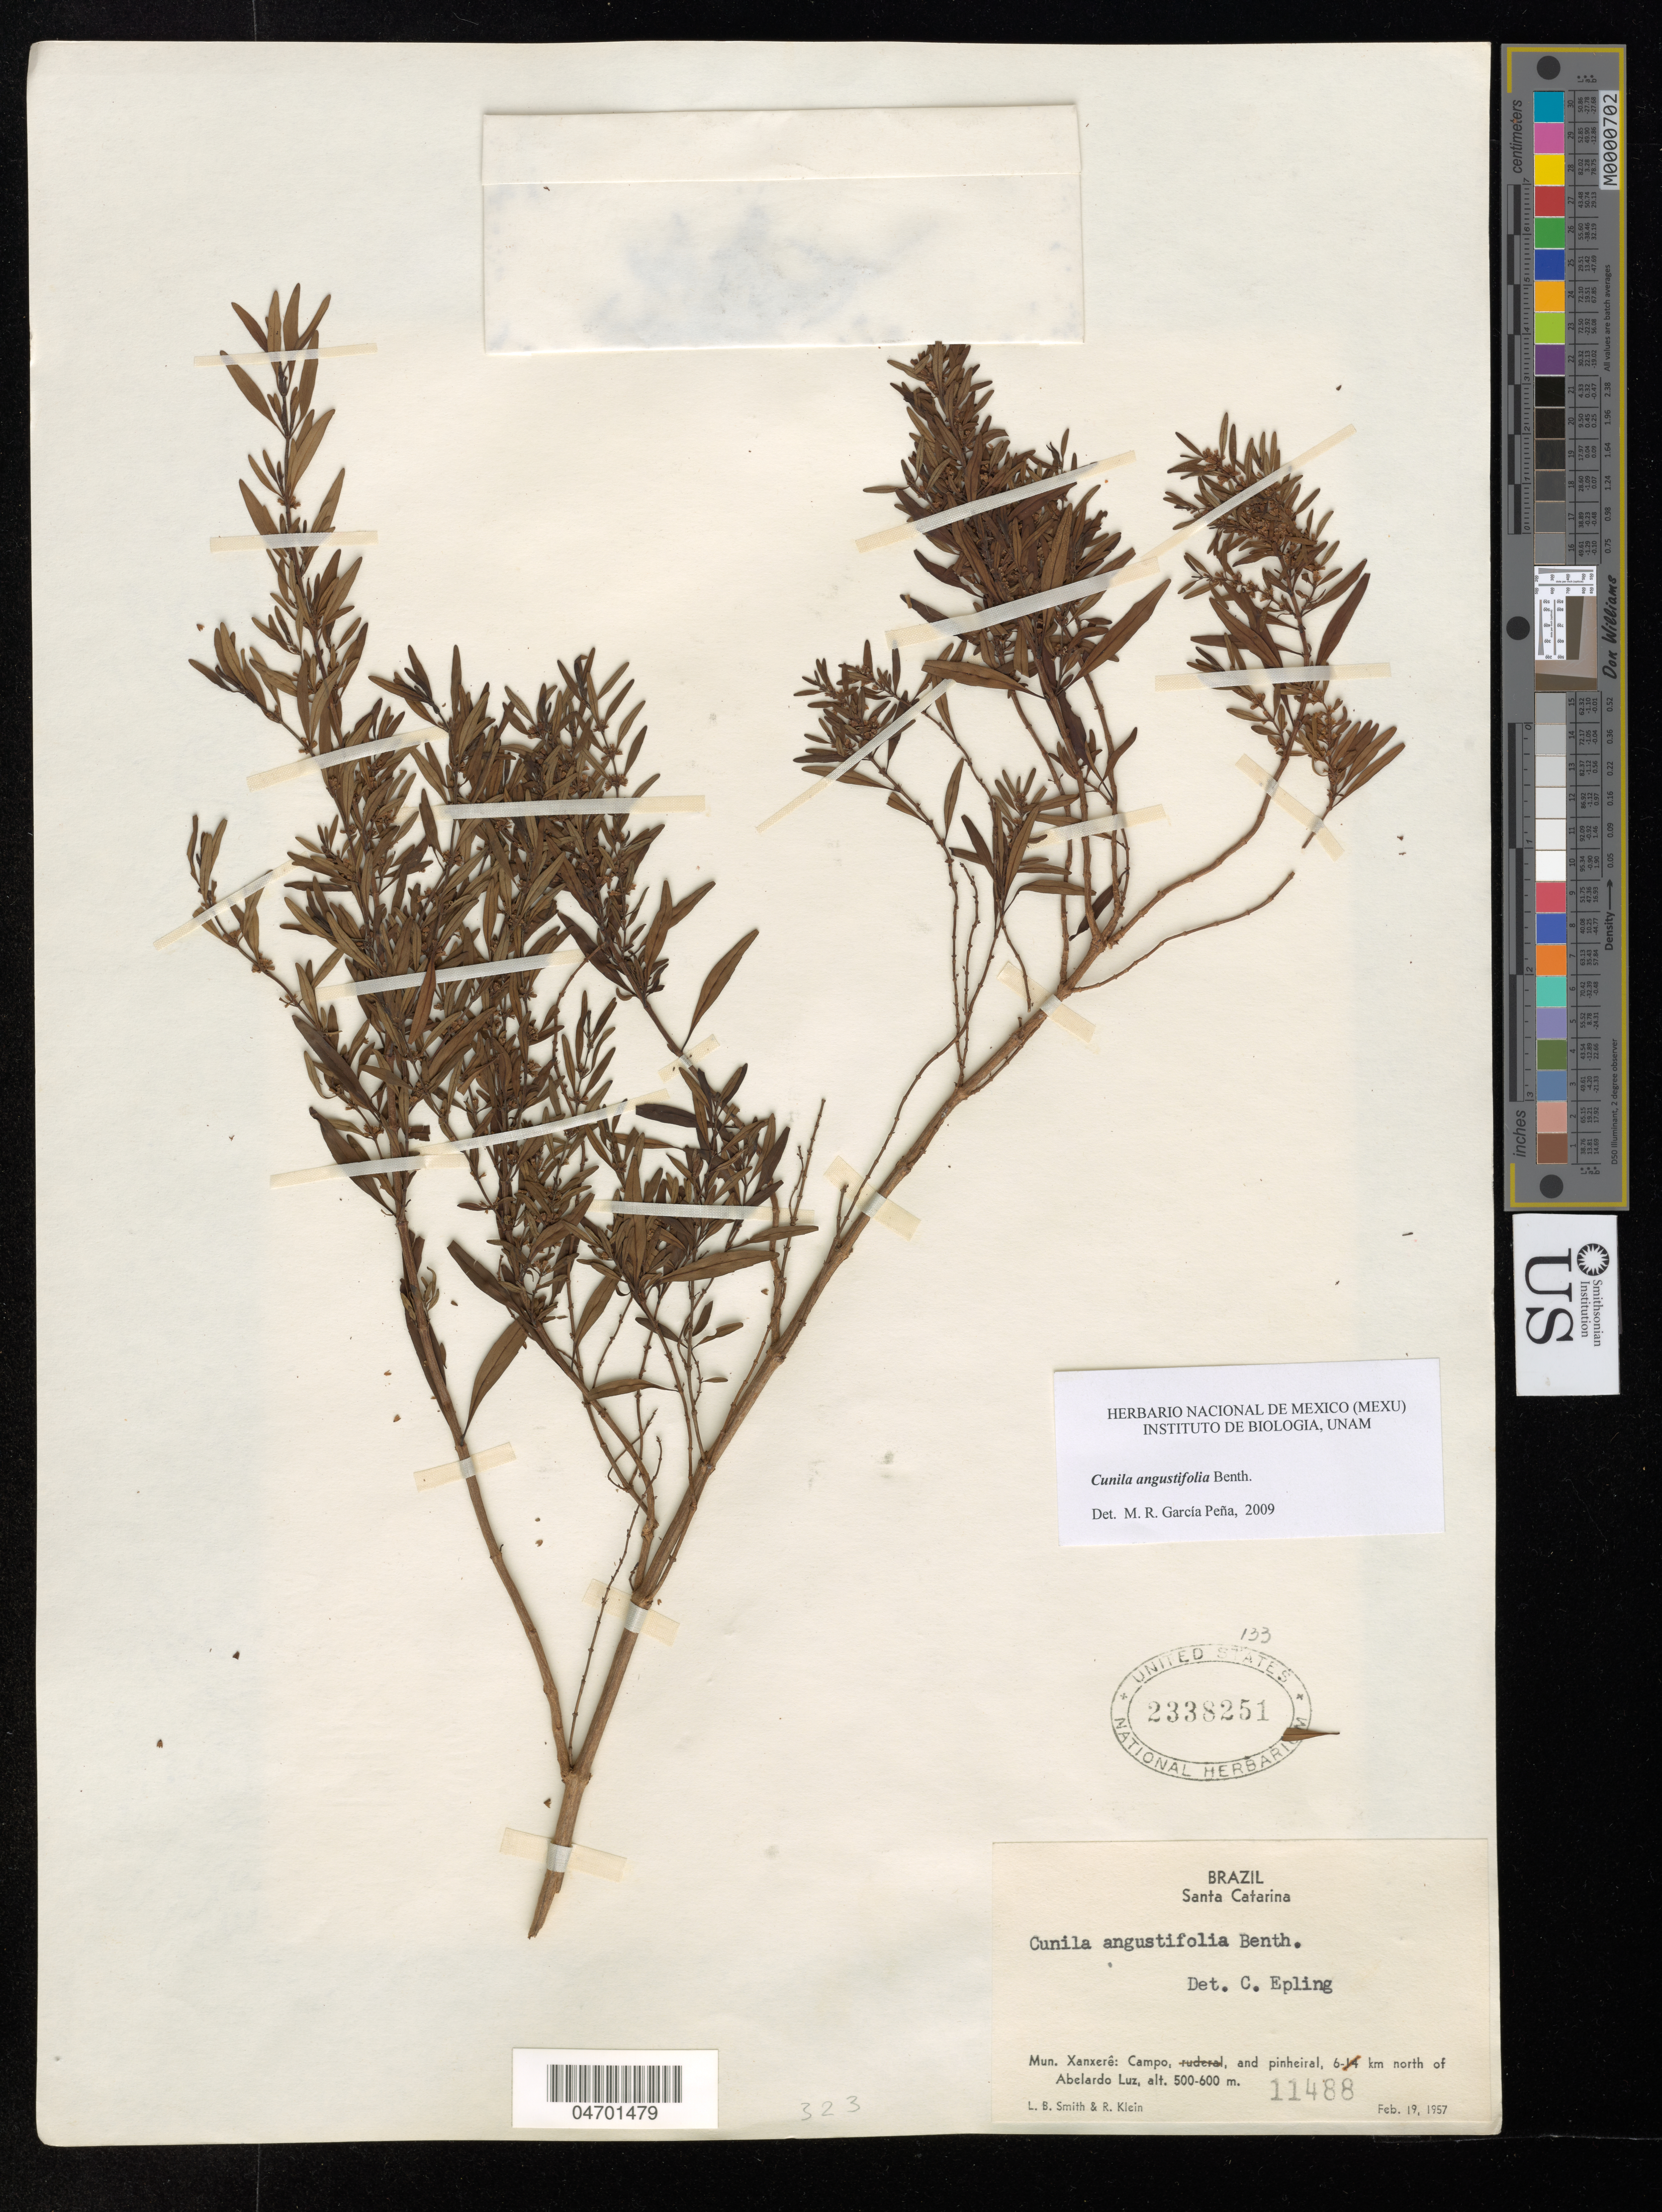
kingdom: Plantae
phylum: Tracheophyta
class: Magnoliopsida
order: Lamiales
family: Lamiaceae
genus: Cunila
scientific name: Cunila sp.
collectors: L. Smith & R. Klein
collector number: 11488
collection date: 1957-02-19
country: Brazil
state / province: Santa Catarina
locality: Mun. Xanxerê: Campo, and pinheiral, 6 km north of Abelardo Luz.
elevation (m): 500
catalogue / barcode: US 2338251